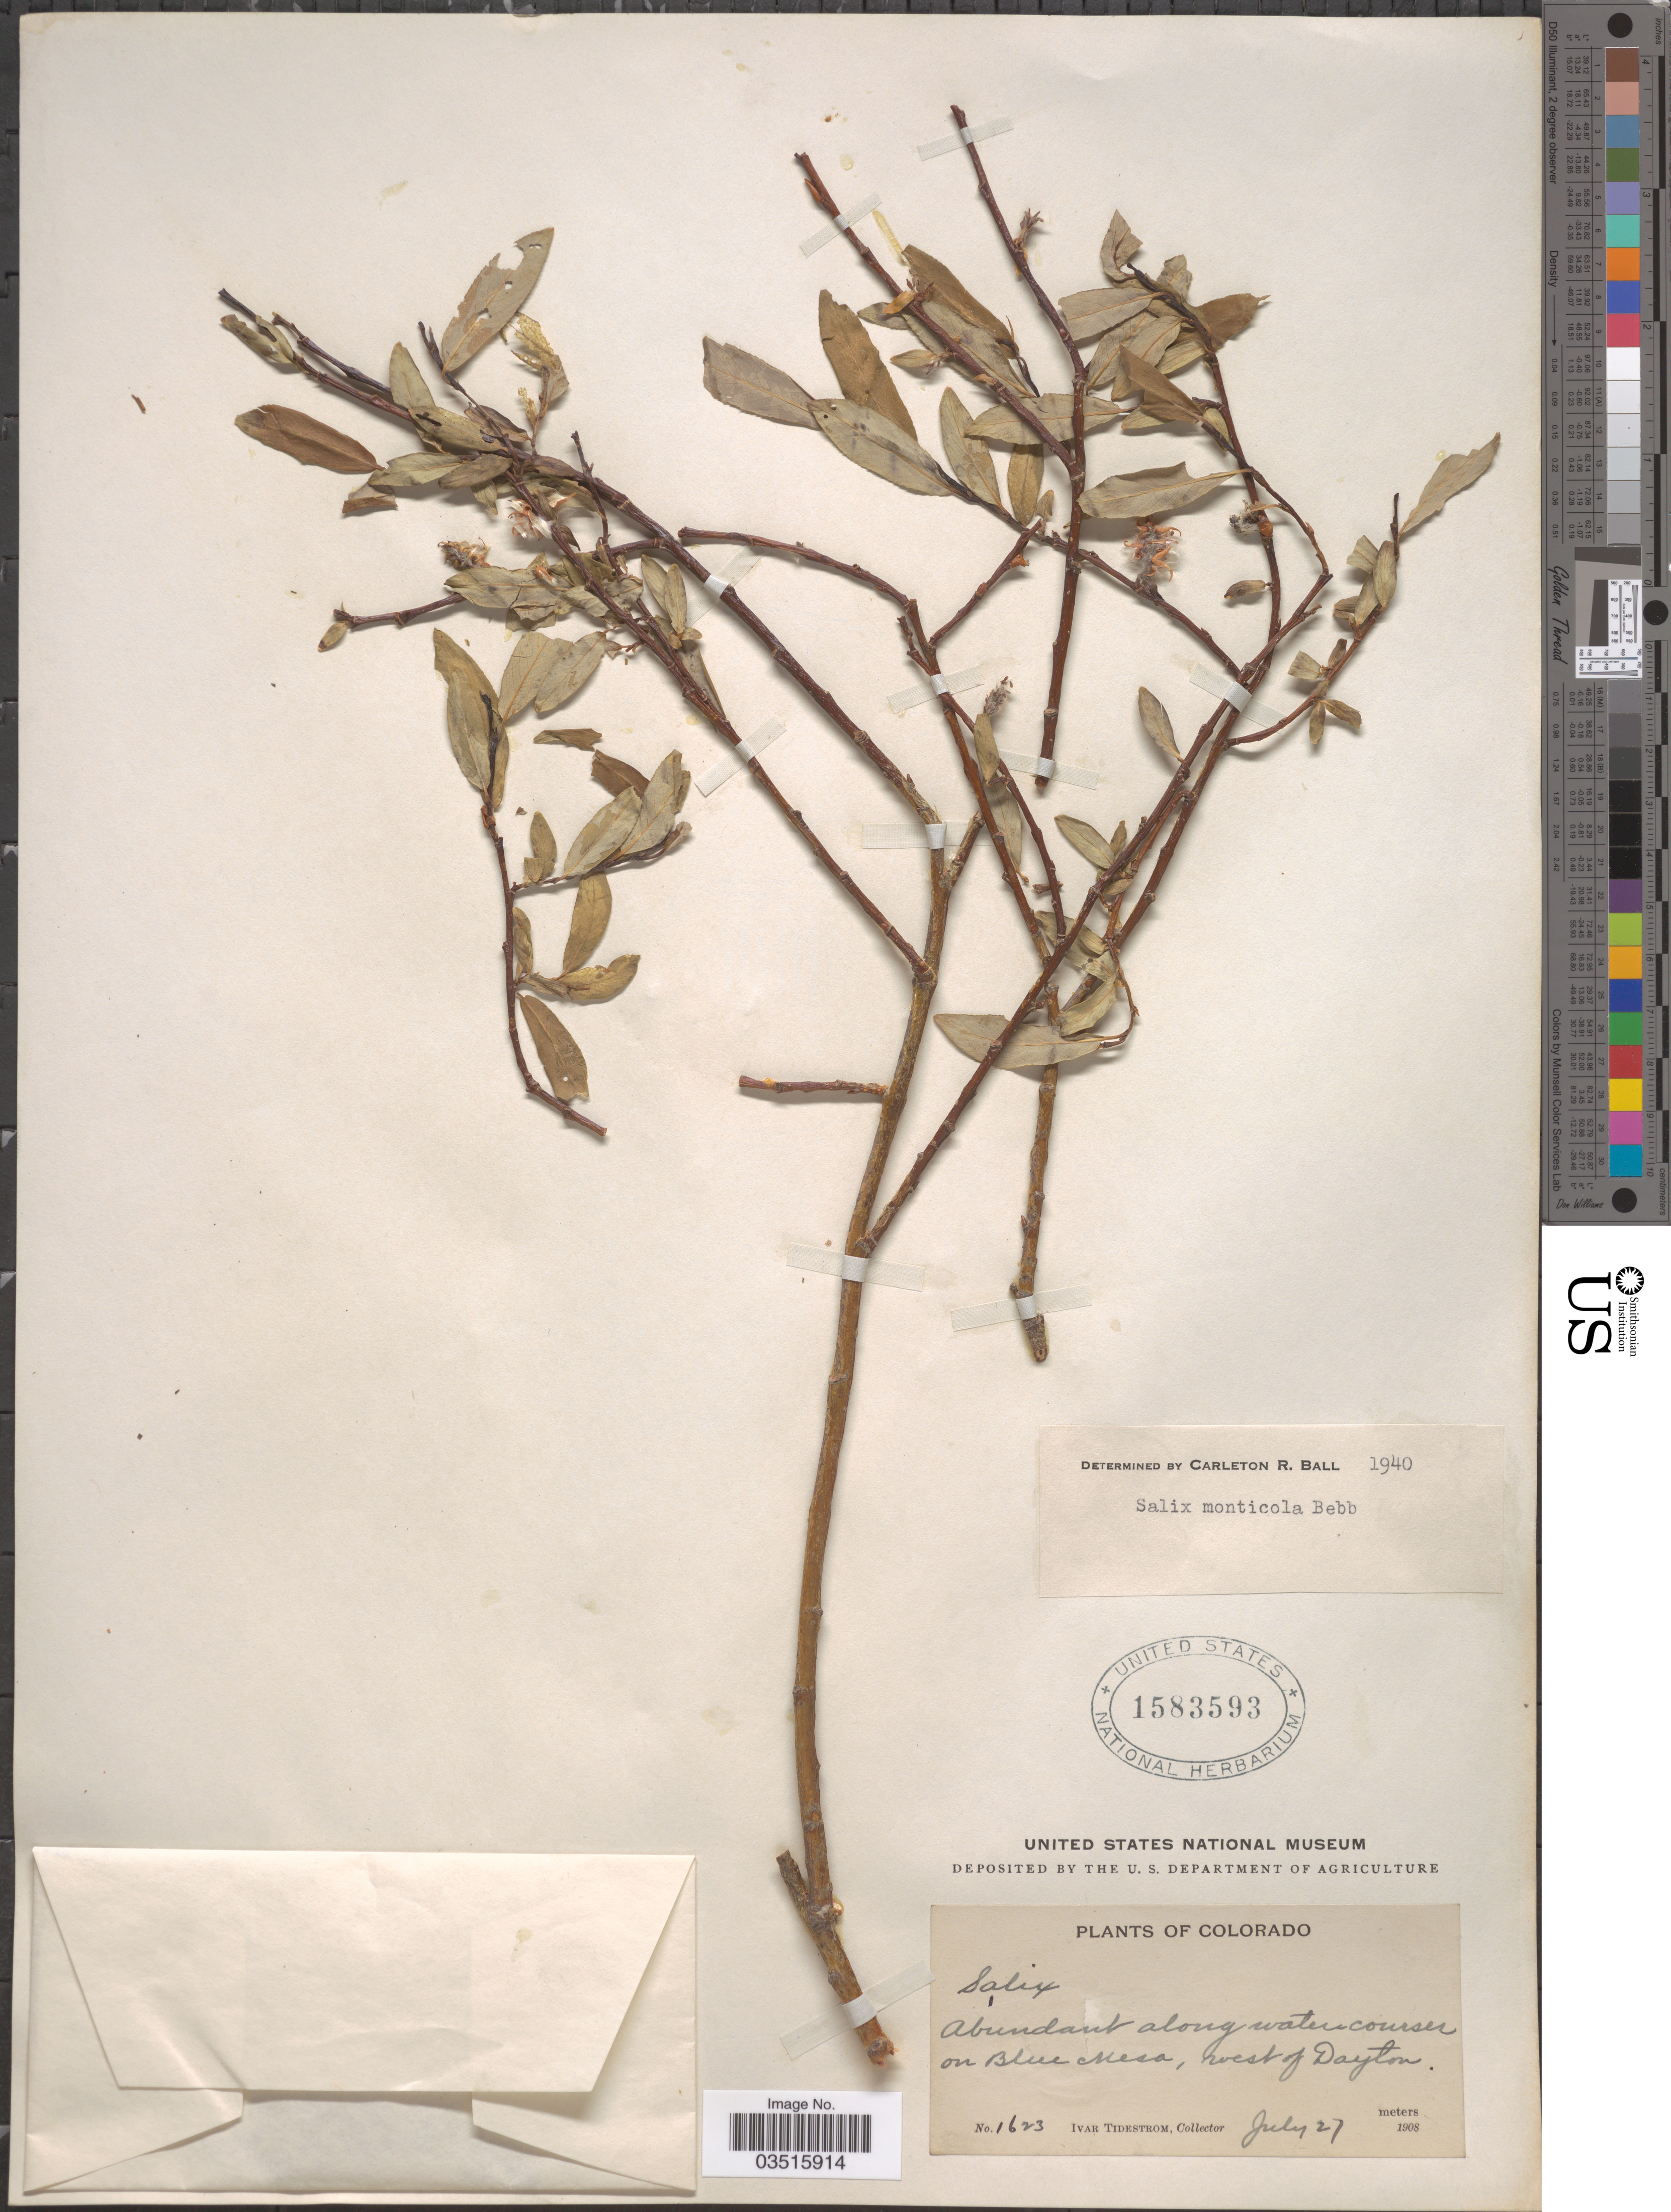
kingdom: Plantae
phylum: Tracheophyta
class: Magnoliopsida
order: Malpighiales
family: Salicaceae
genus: Salix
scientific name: Salix monticola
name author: Bebb.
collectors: I. F. Tidestrom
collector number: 1623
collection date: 1908-07-27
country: United States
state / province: Colorado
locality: Abundant along watercourses on Blue Mesa, west of Dayton.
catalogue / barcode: US 1583593